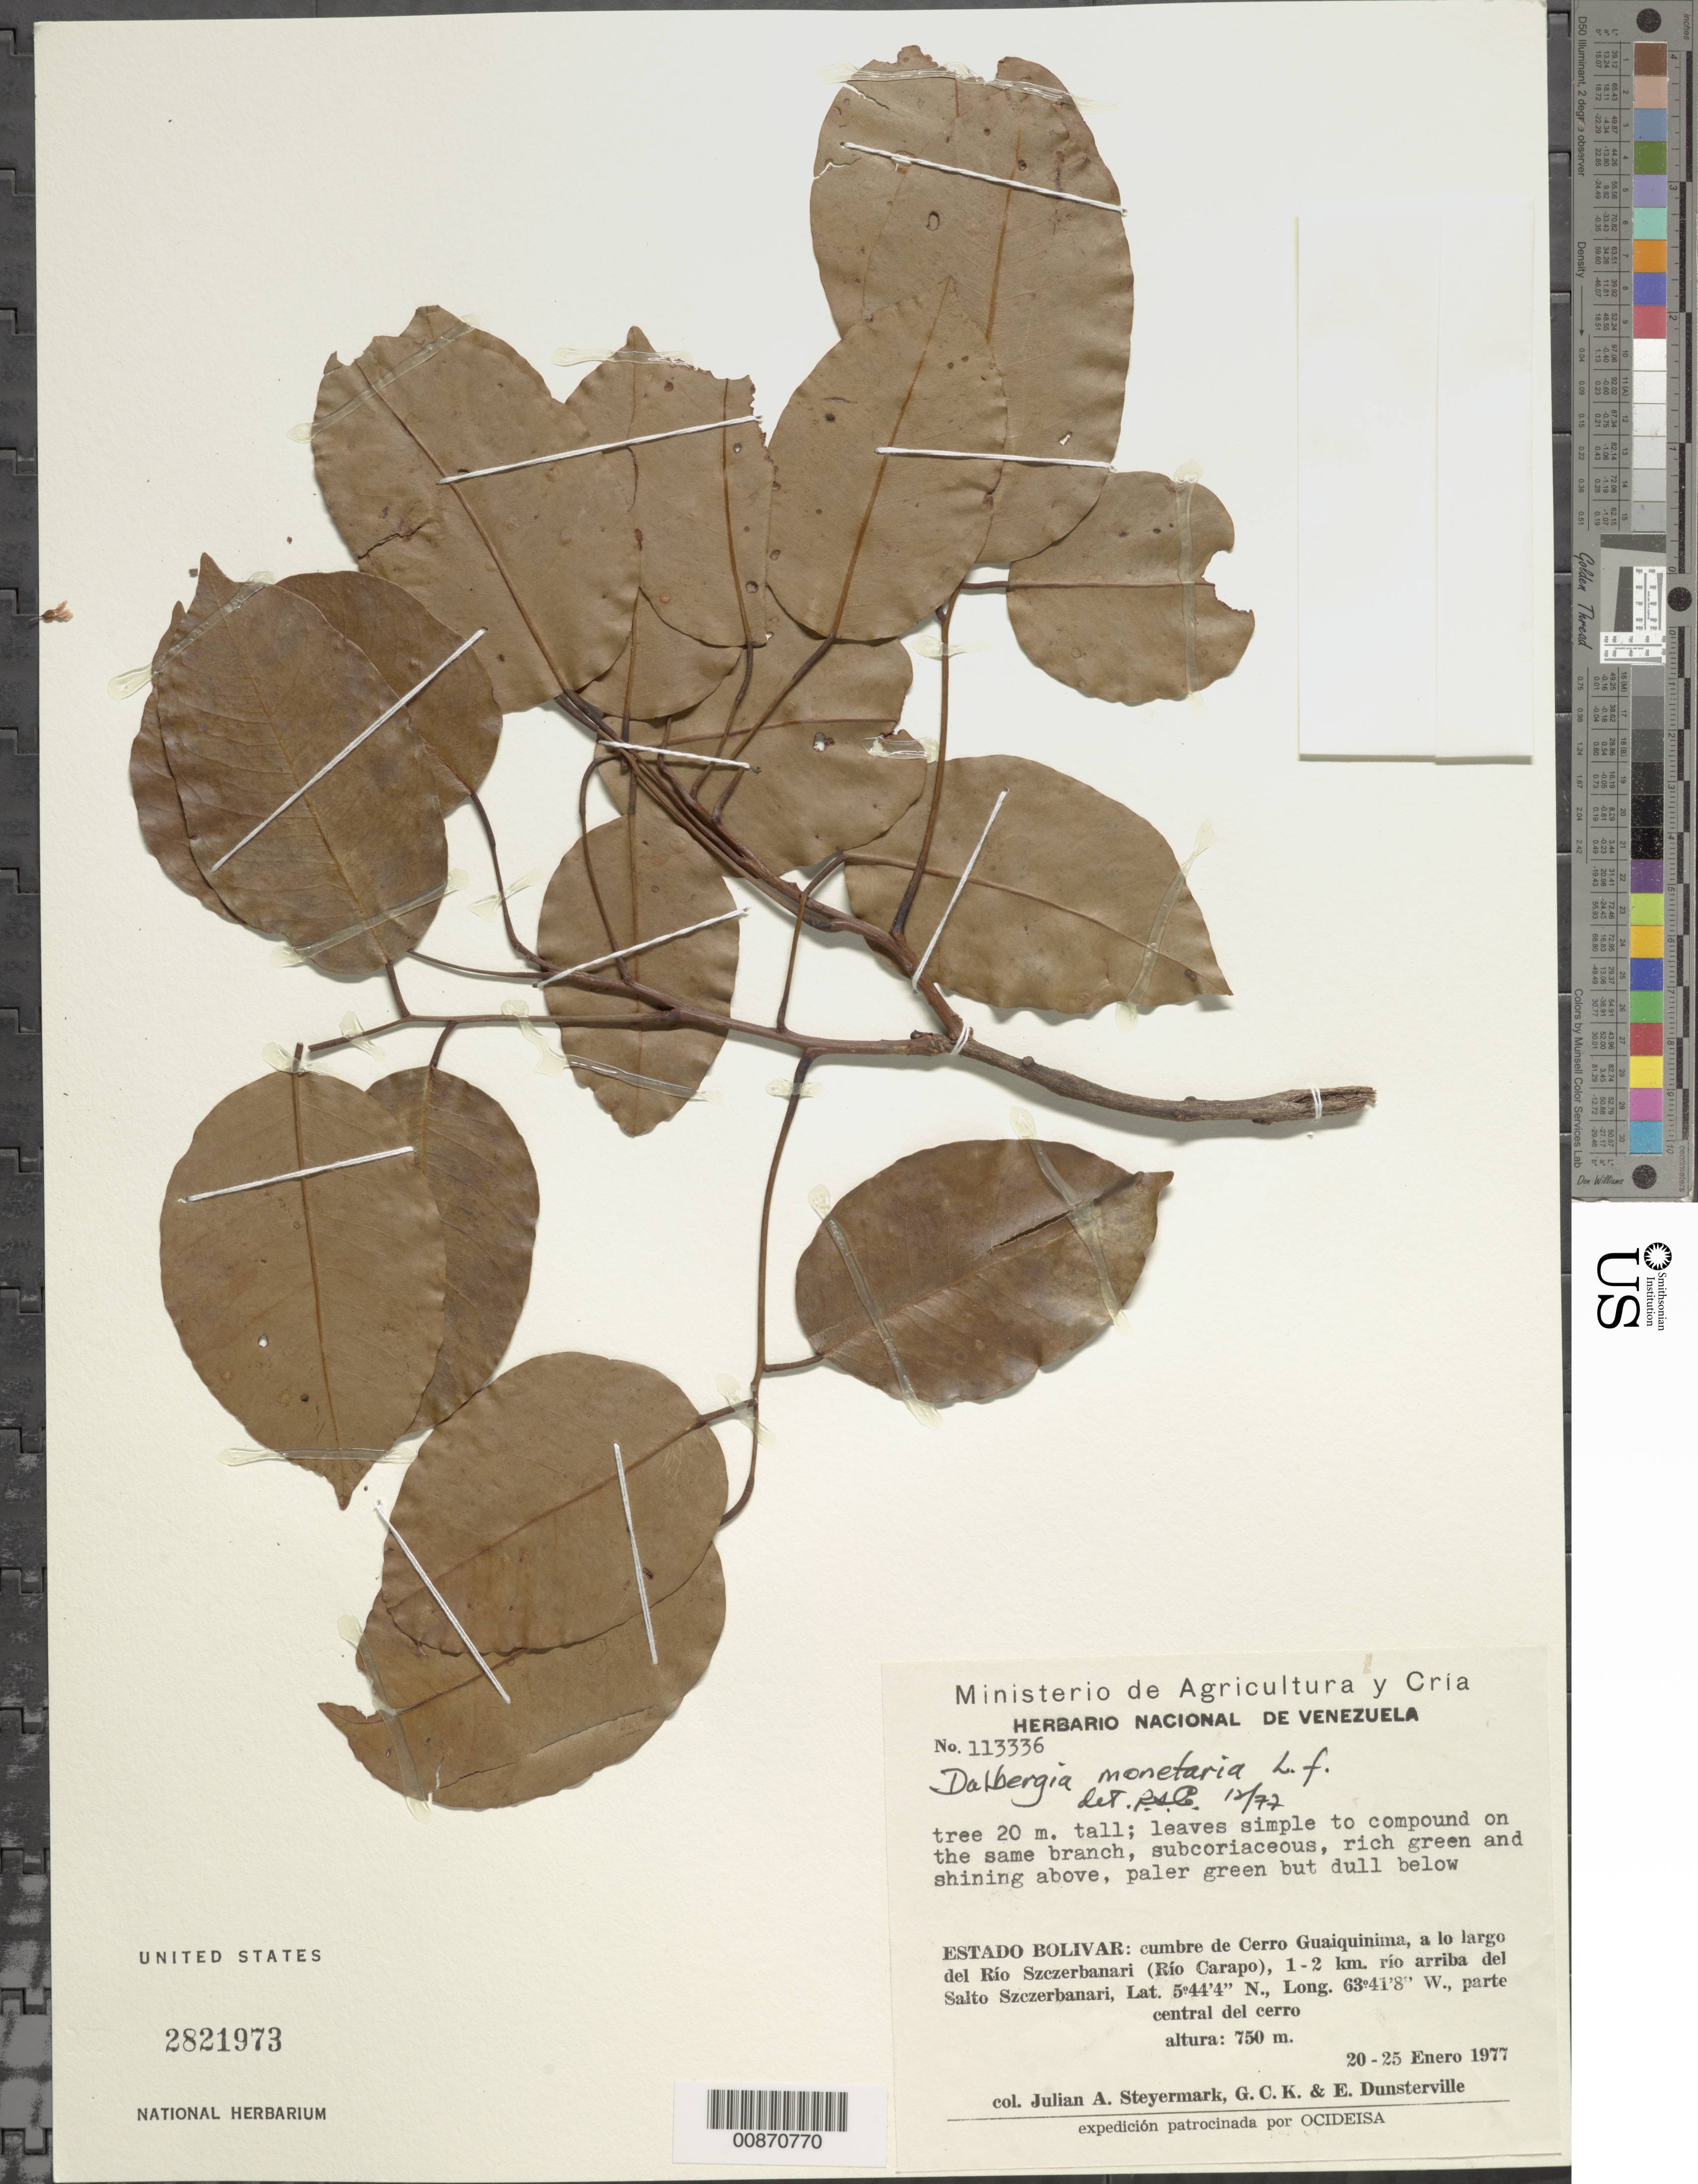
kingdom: Plantae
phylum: Tracheophyta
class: Magnoliopsida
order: Fabales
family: Fabaceae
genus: Dalbergia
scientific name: Dalbergia monetaria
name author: L. f.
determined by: Cowan, R. S.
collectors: J. Steyermark, G. C. K. Dunsterville & E. Dunsterville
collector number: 113336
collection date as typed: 20-Jan-77 to 25-Jan-77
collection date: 1977-01-20/1977-01-25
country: Venezuela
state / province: Bolívar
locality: Cerro Guaiquinima, a lo largo del Río Szczerbanari (Río Carapo), 1-2 km rio arriba del Salto Szczerbanari, parte central del cerro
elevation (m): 750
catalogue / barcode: US 2821973